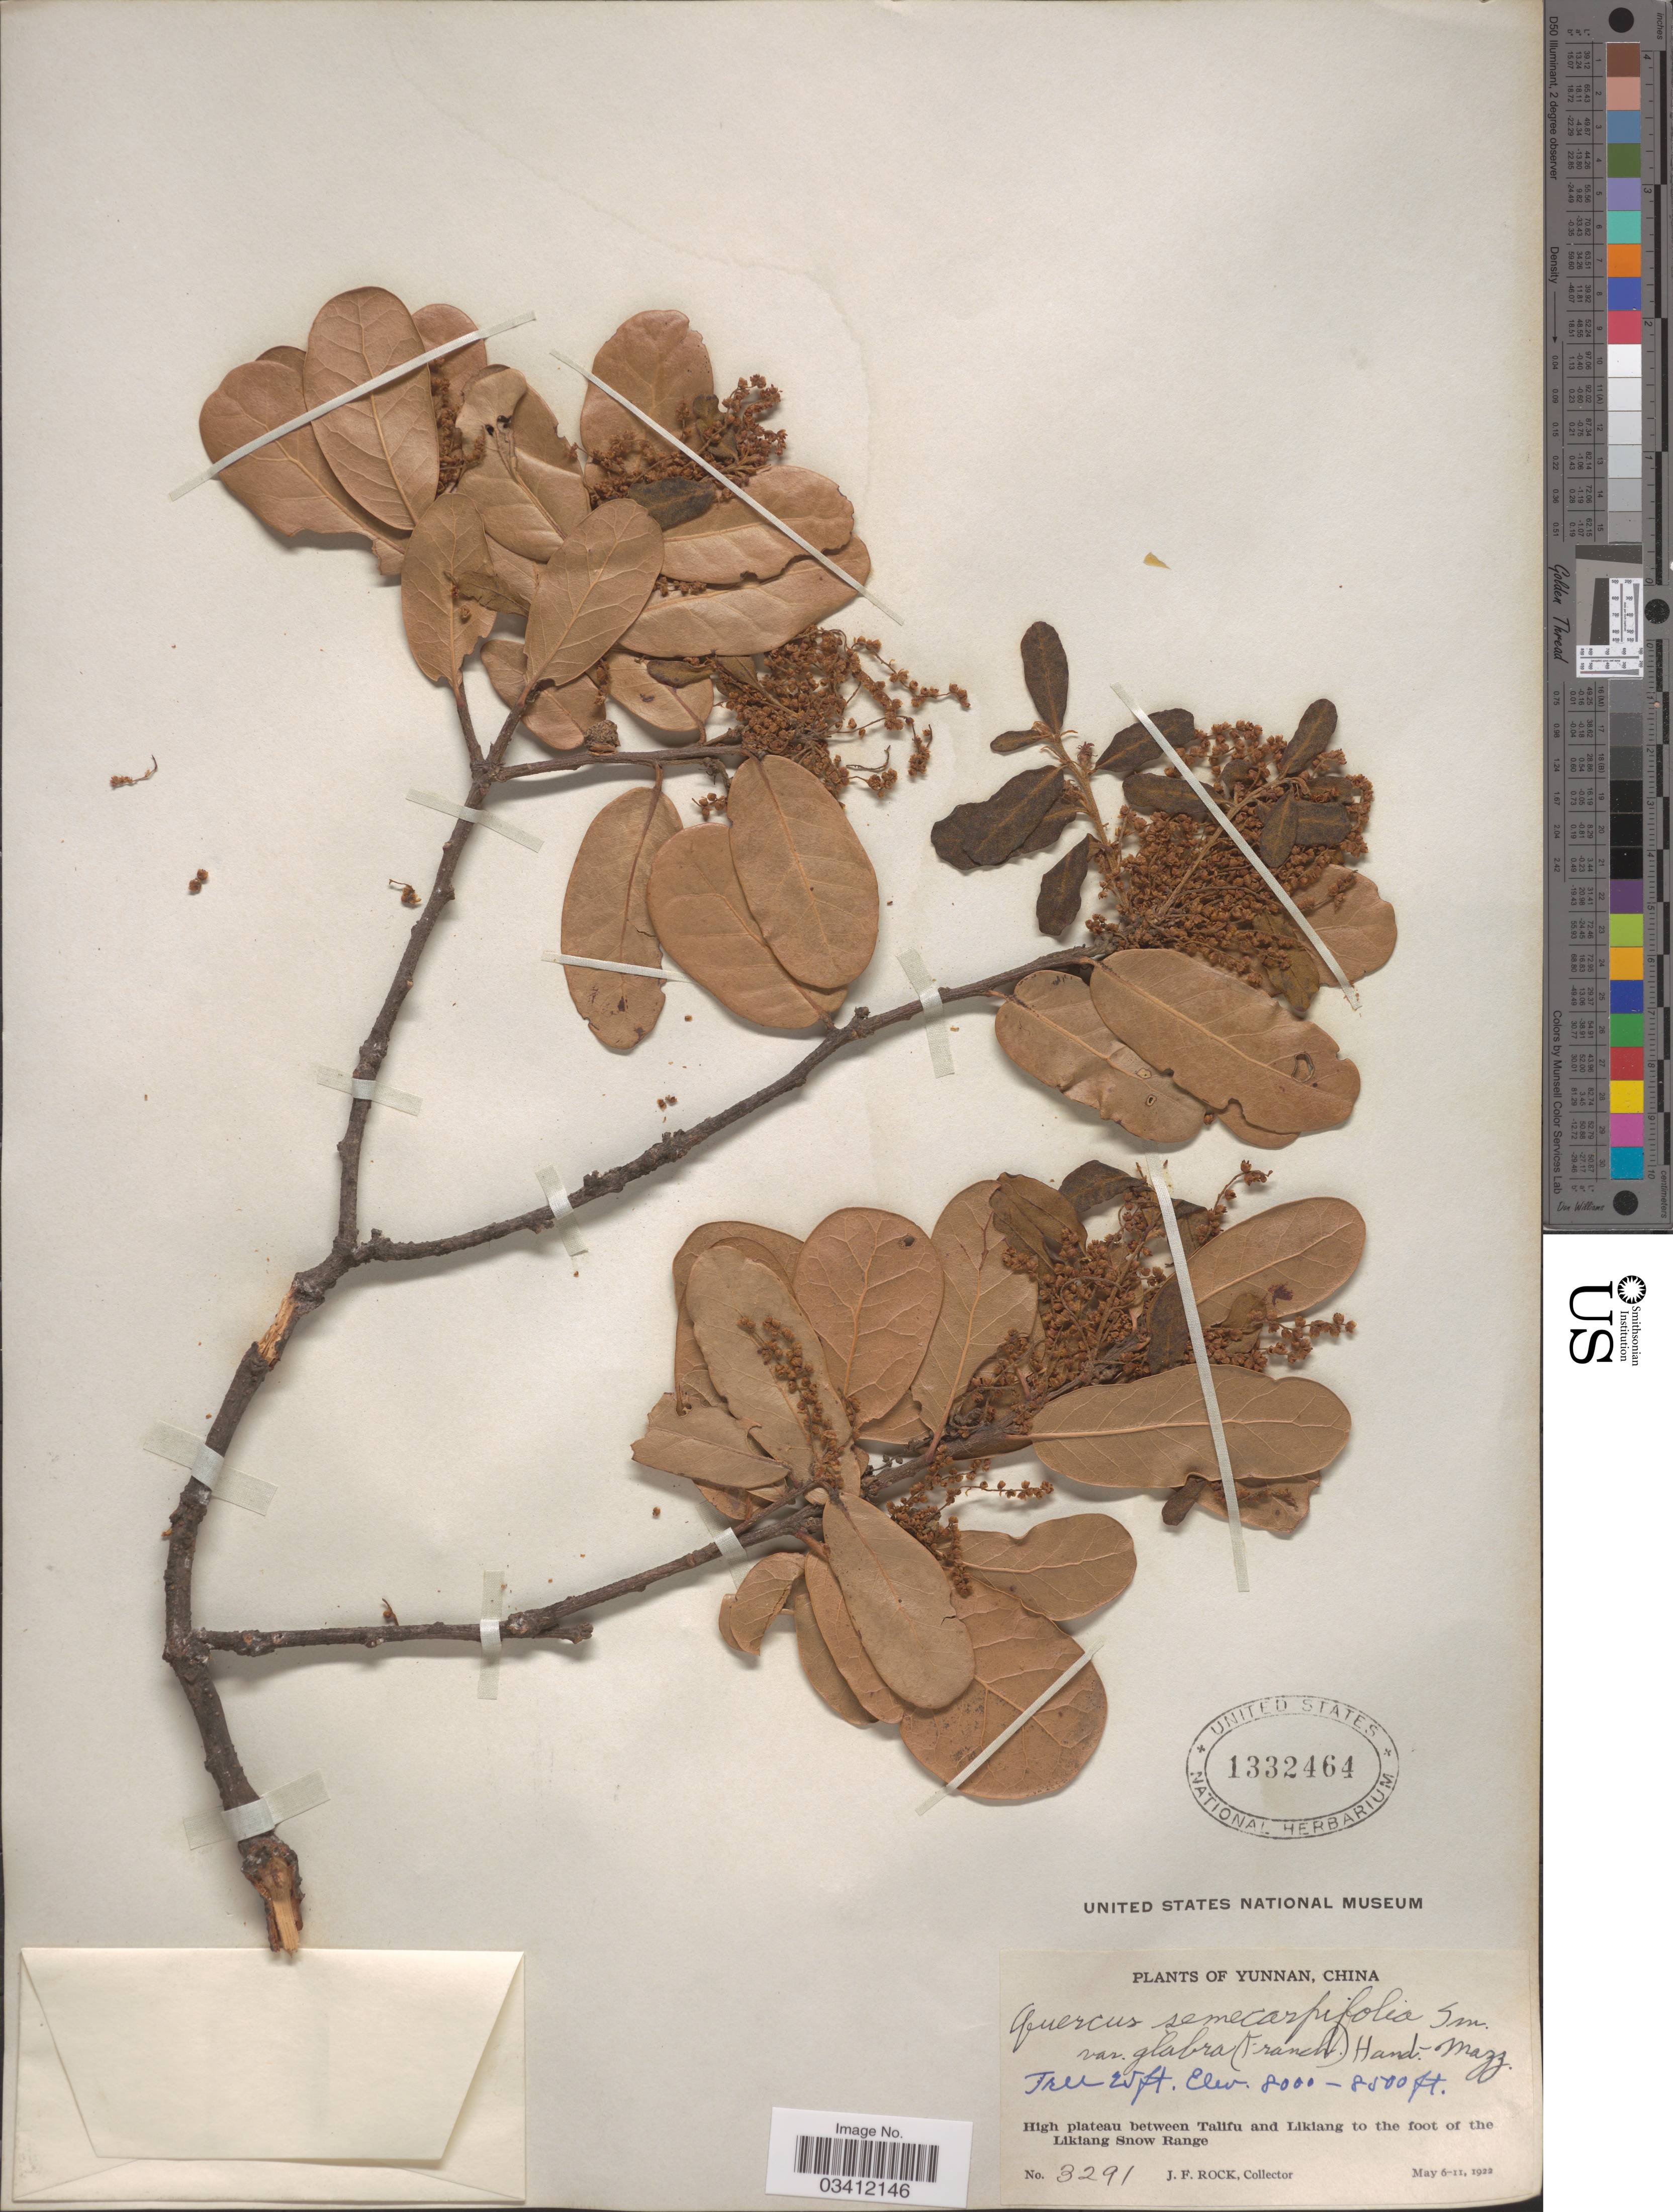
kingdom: Plantae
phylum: Tracheophyta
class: Magnoliopsida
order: Fagales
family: Fagaceae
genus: Quercus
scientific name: Quercus pseudosemecarpifolia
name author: A. Camus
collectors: J. Rock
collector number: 3291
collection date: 1922-05-06/1922-05-11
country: China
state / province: Yunnan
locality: High plateau between Talifu and Likiang to the foot of the Likiang Snow Range.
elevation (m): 2438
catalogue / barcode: US 1332464